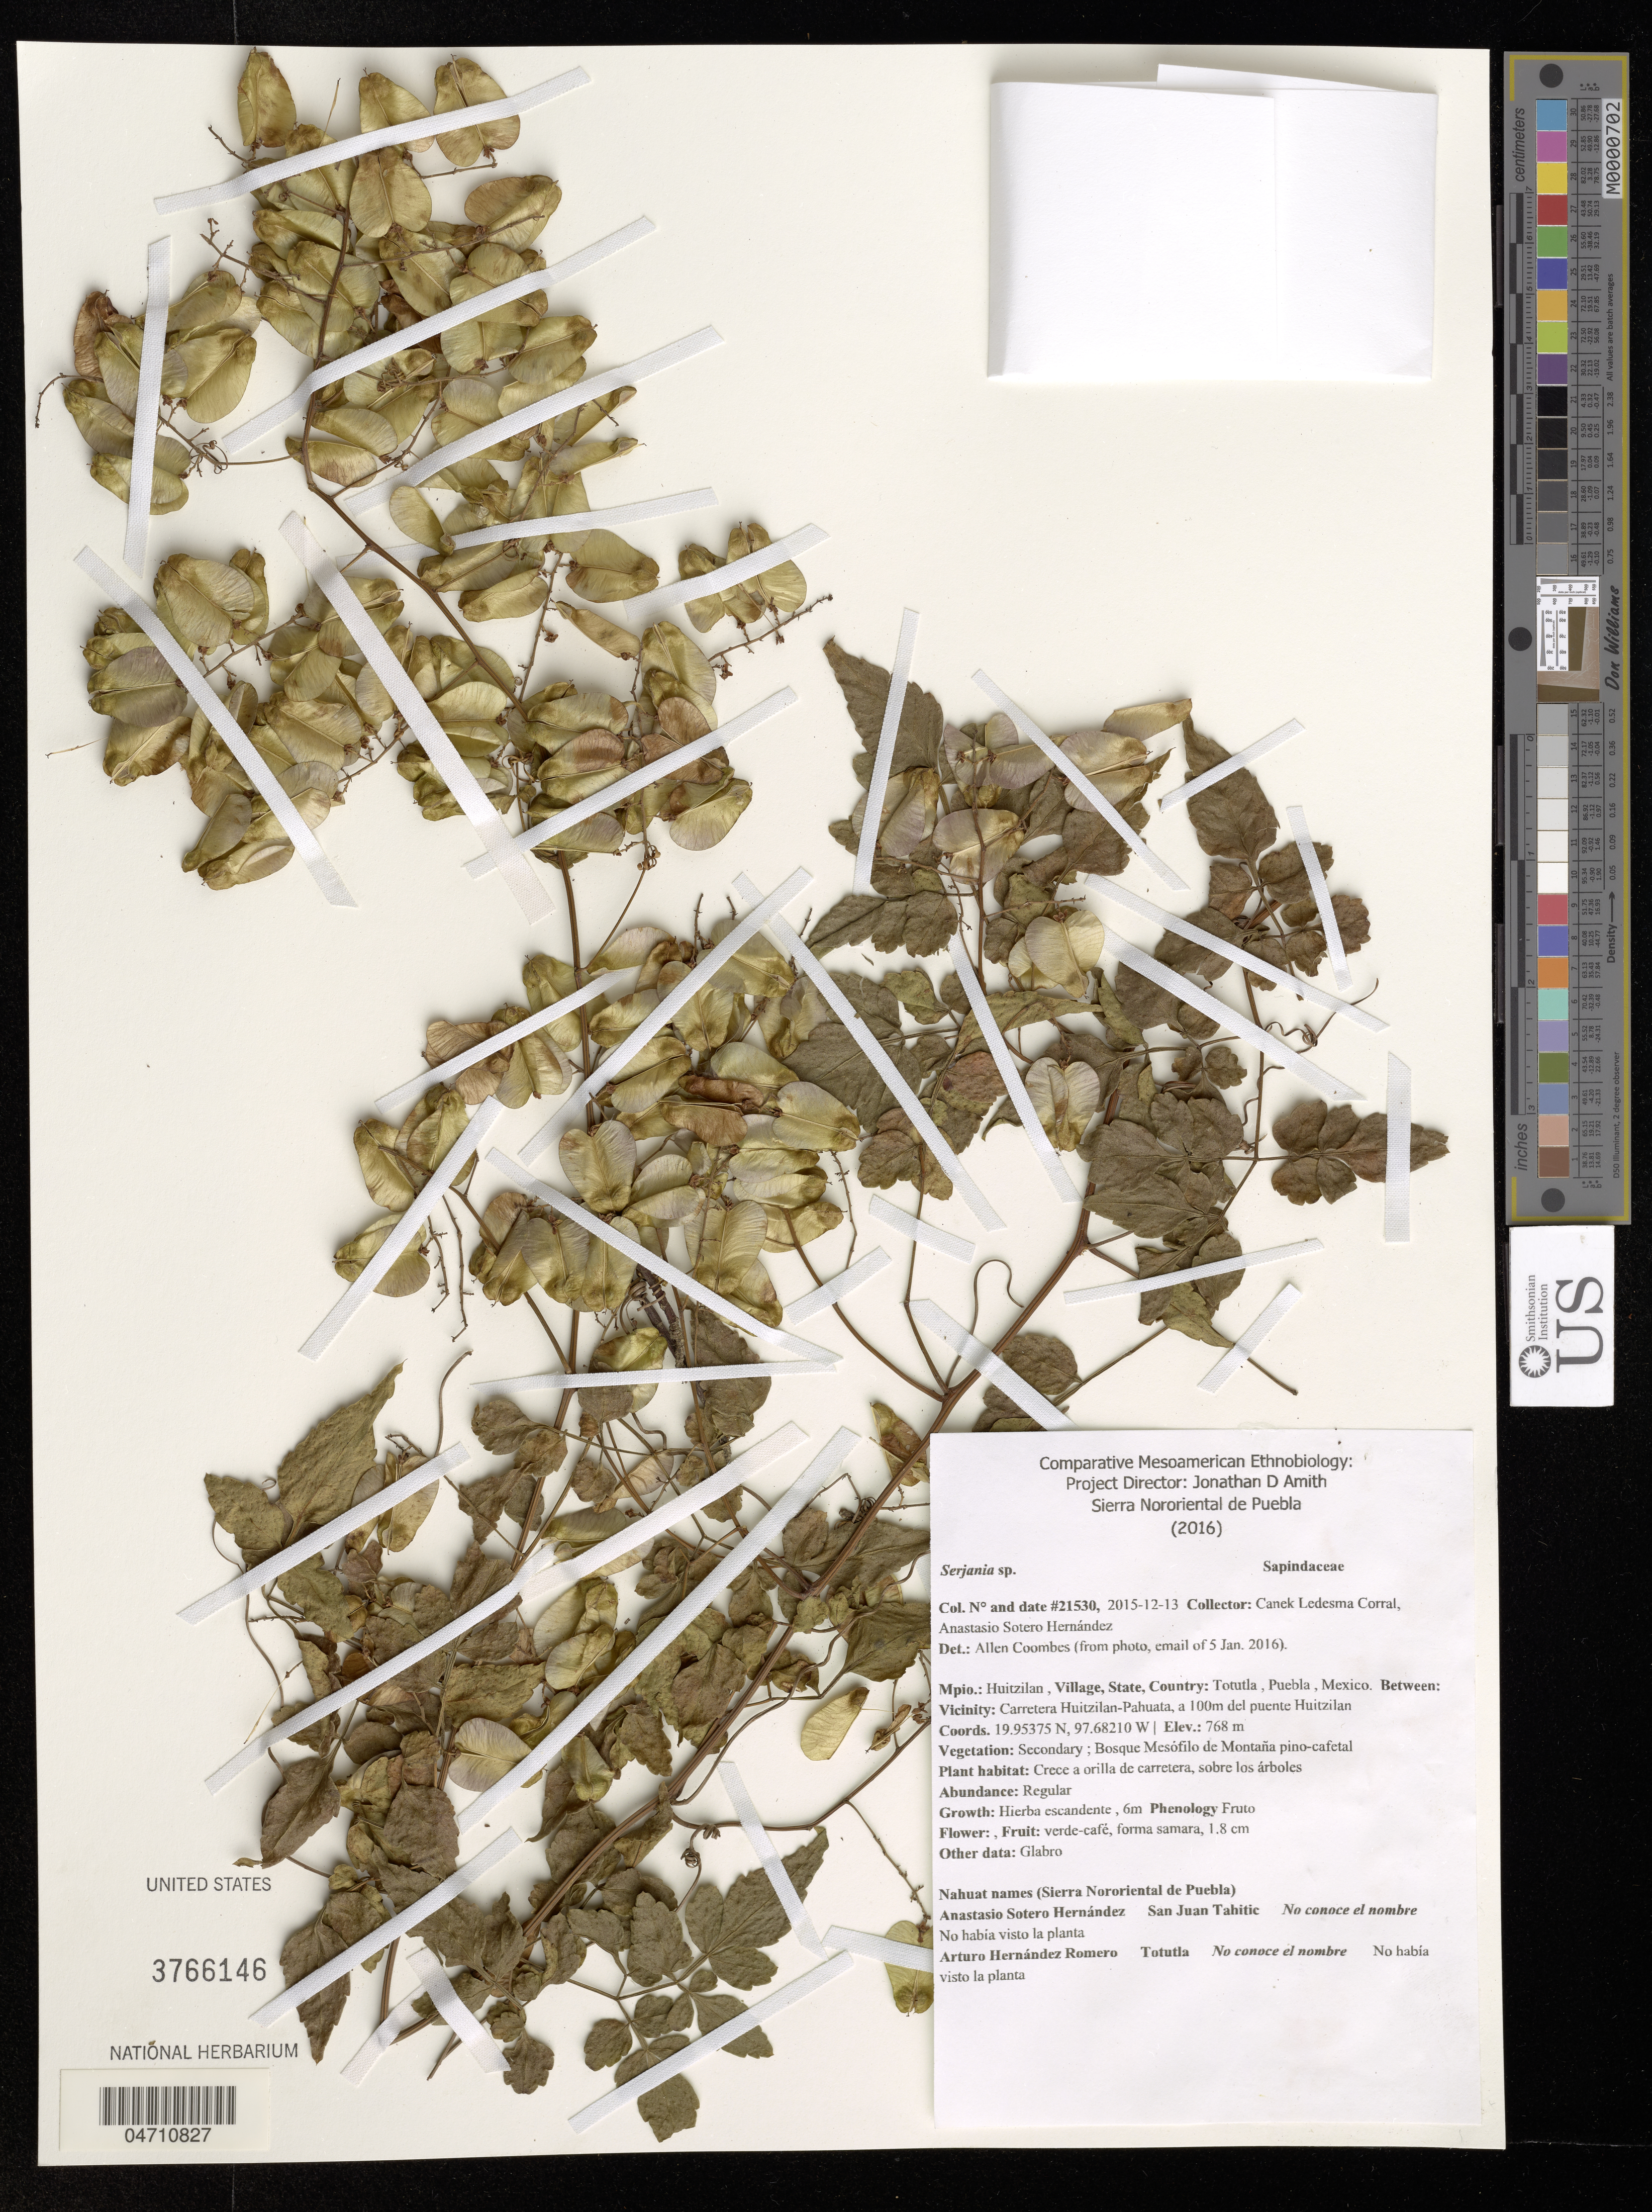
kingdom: Plantae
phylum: Tracheophyta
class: Magnoliopsida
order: Sapindales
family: Sapindaceae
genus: Serjania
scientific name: Serjania sp.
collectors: Canek Ledesma C. & A. Hernández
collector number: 21530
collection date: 2015-12-13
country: Mexico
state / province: Puebla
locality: Mpio.: Huitzilan, Village: Totutla. Between Vicinity: Carretera Huitzilan-Pahuata, a 100m del puente Huitzilan.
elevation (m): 768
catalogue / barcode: US 3766146